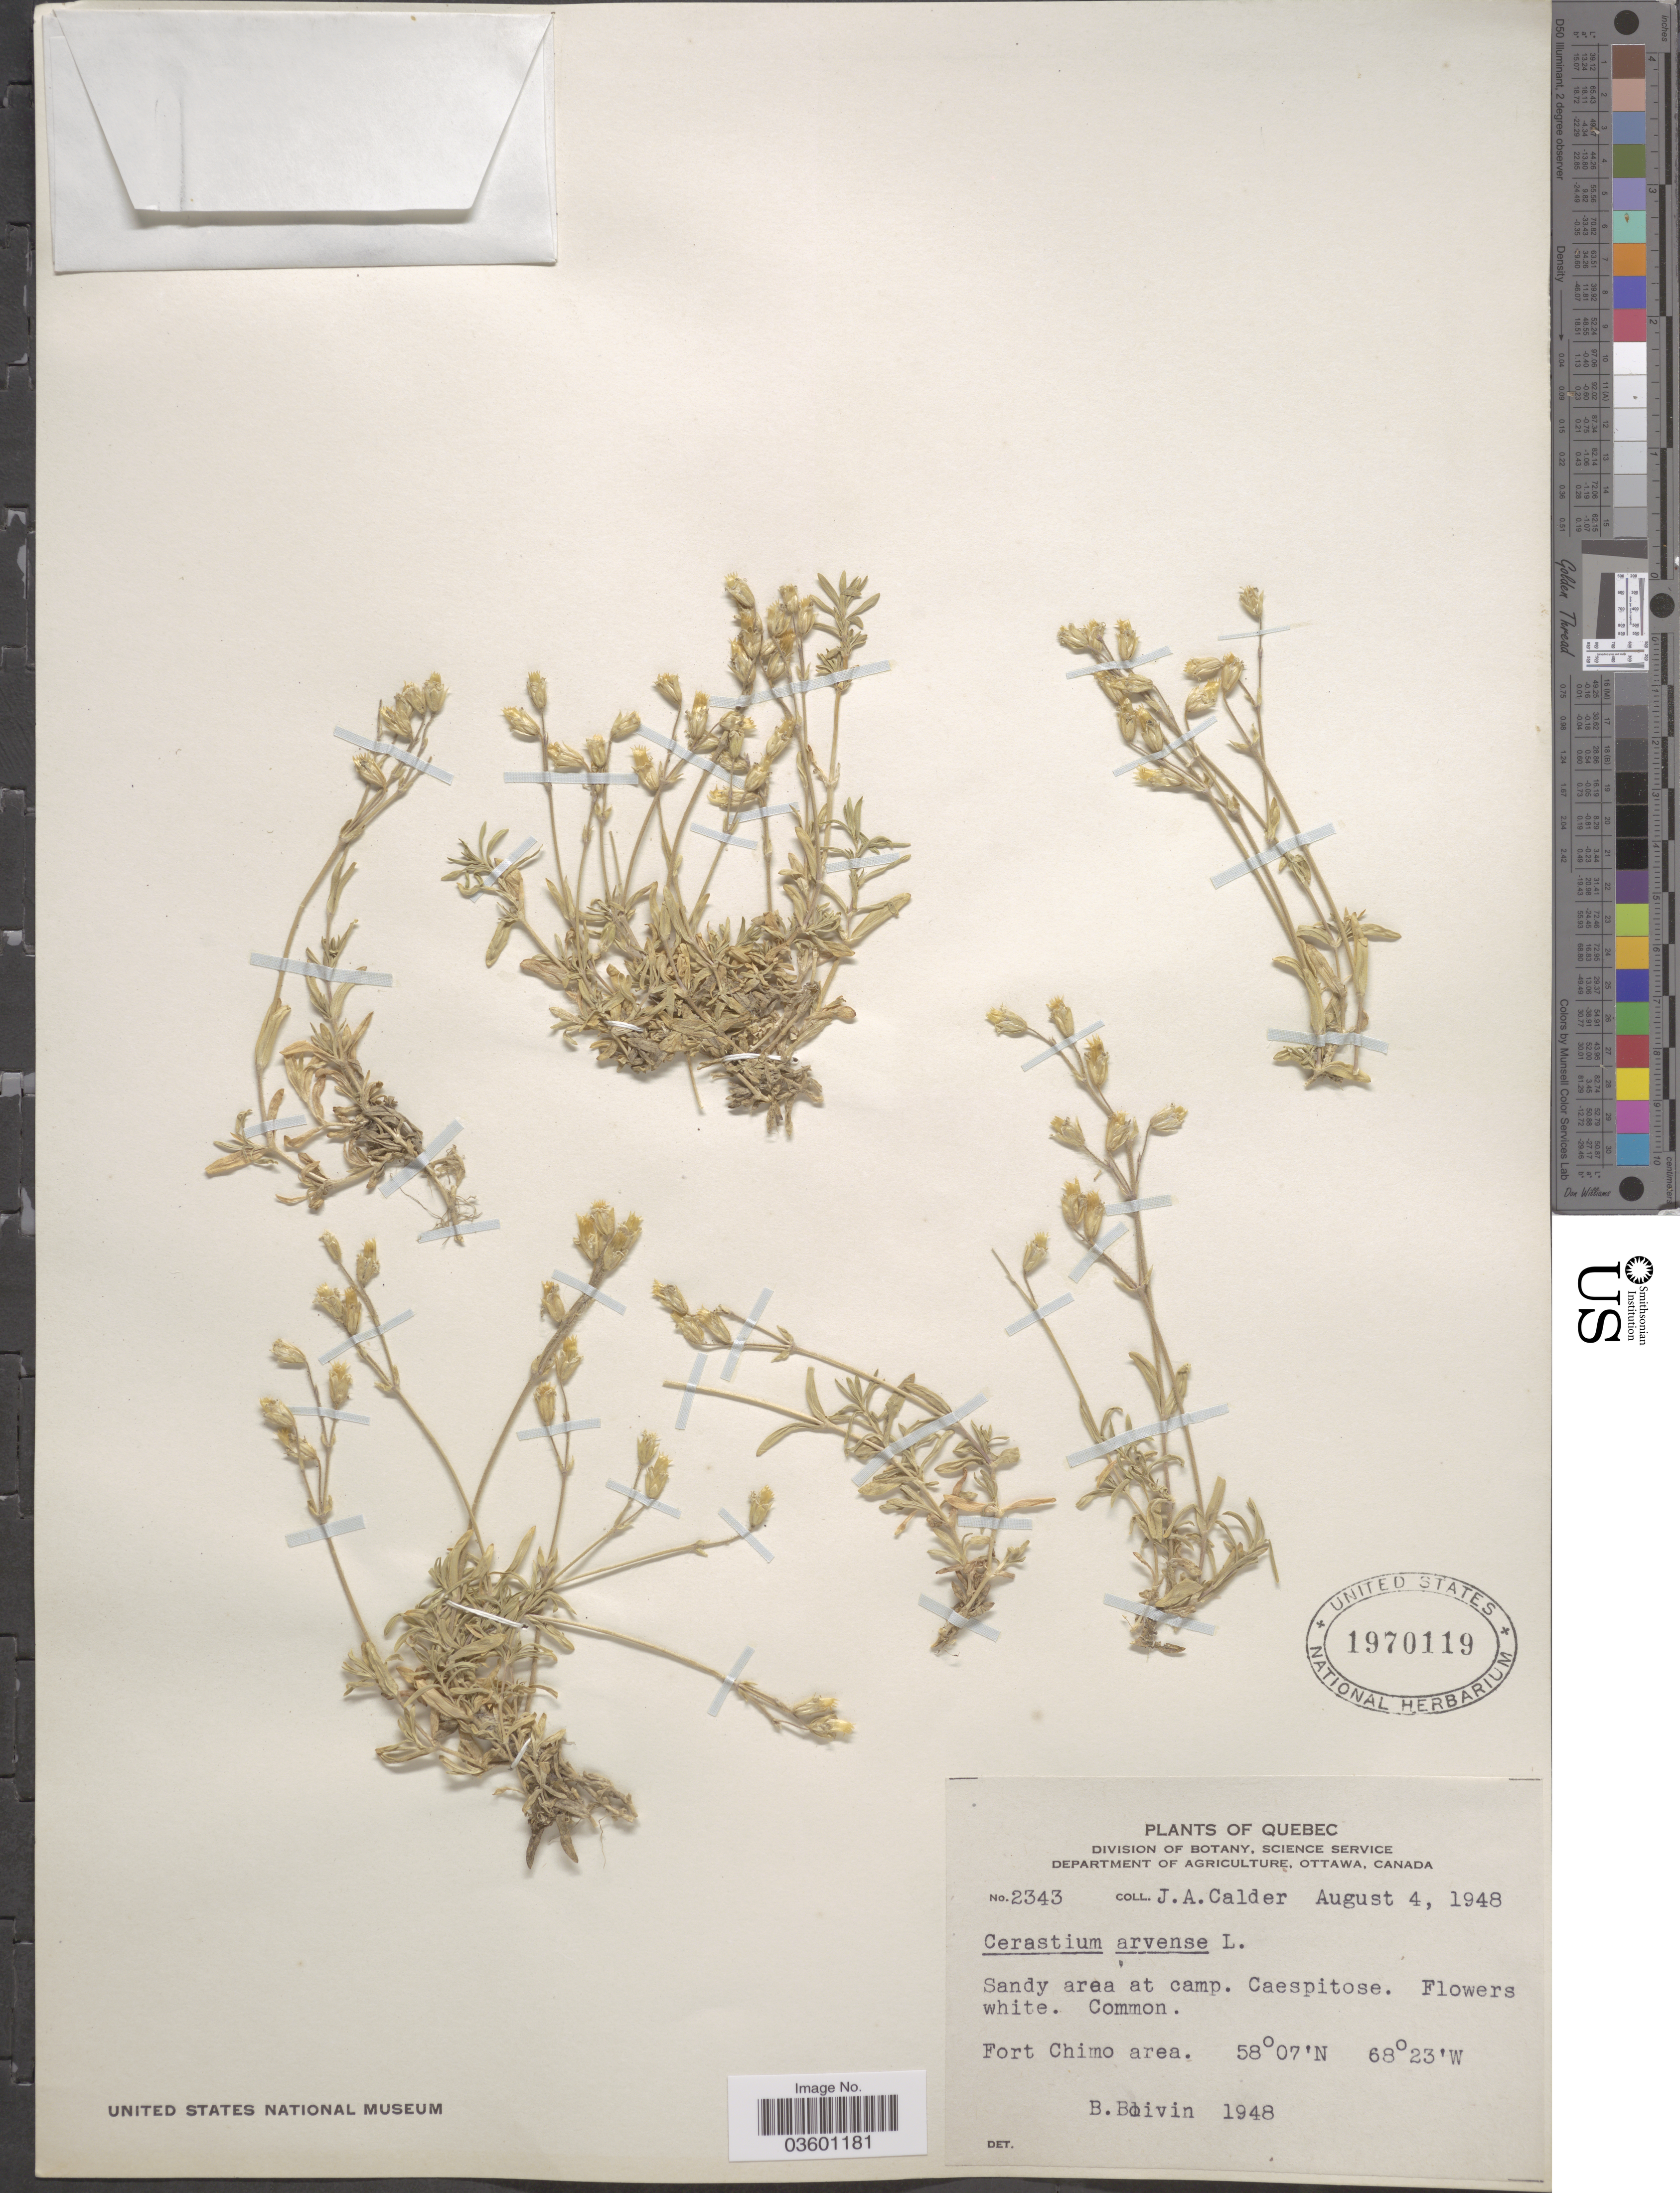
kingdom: Plantae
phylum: Tracheophyta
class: Magnoliopsida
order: Caryophyllales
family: Caryophyllaceae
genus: Cerastium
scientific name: Cerastium arvense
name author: L.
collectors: J. A. Calder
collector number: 2343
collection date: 1948-08-04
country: Canada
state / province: Quebec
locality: Fort Chimo area.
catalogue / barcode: US 1970119